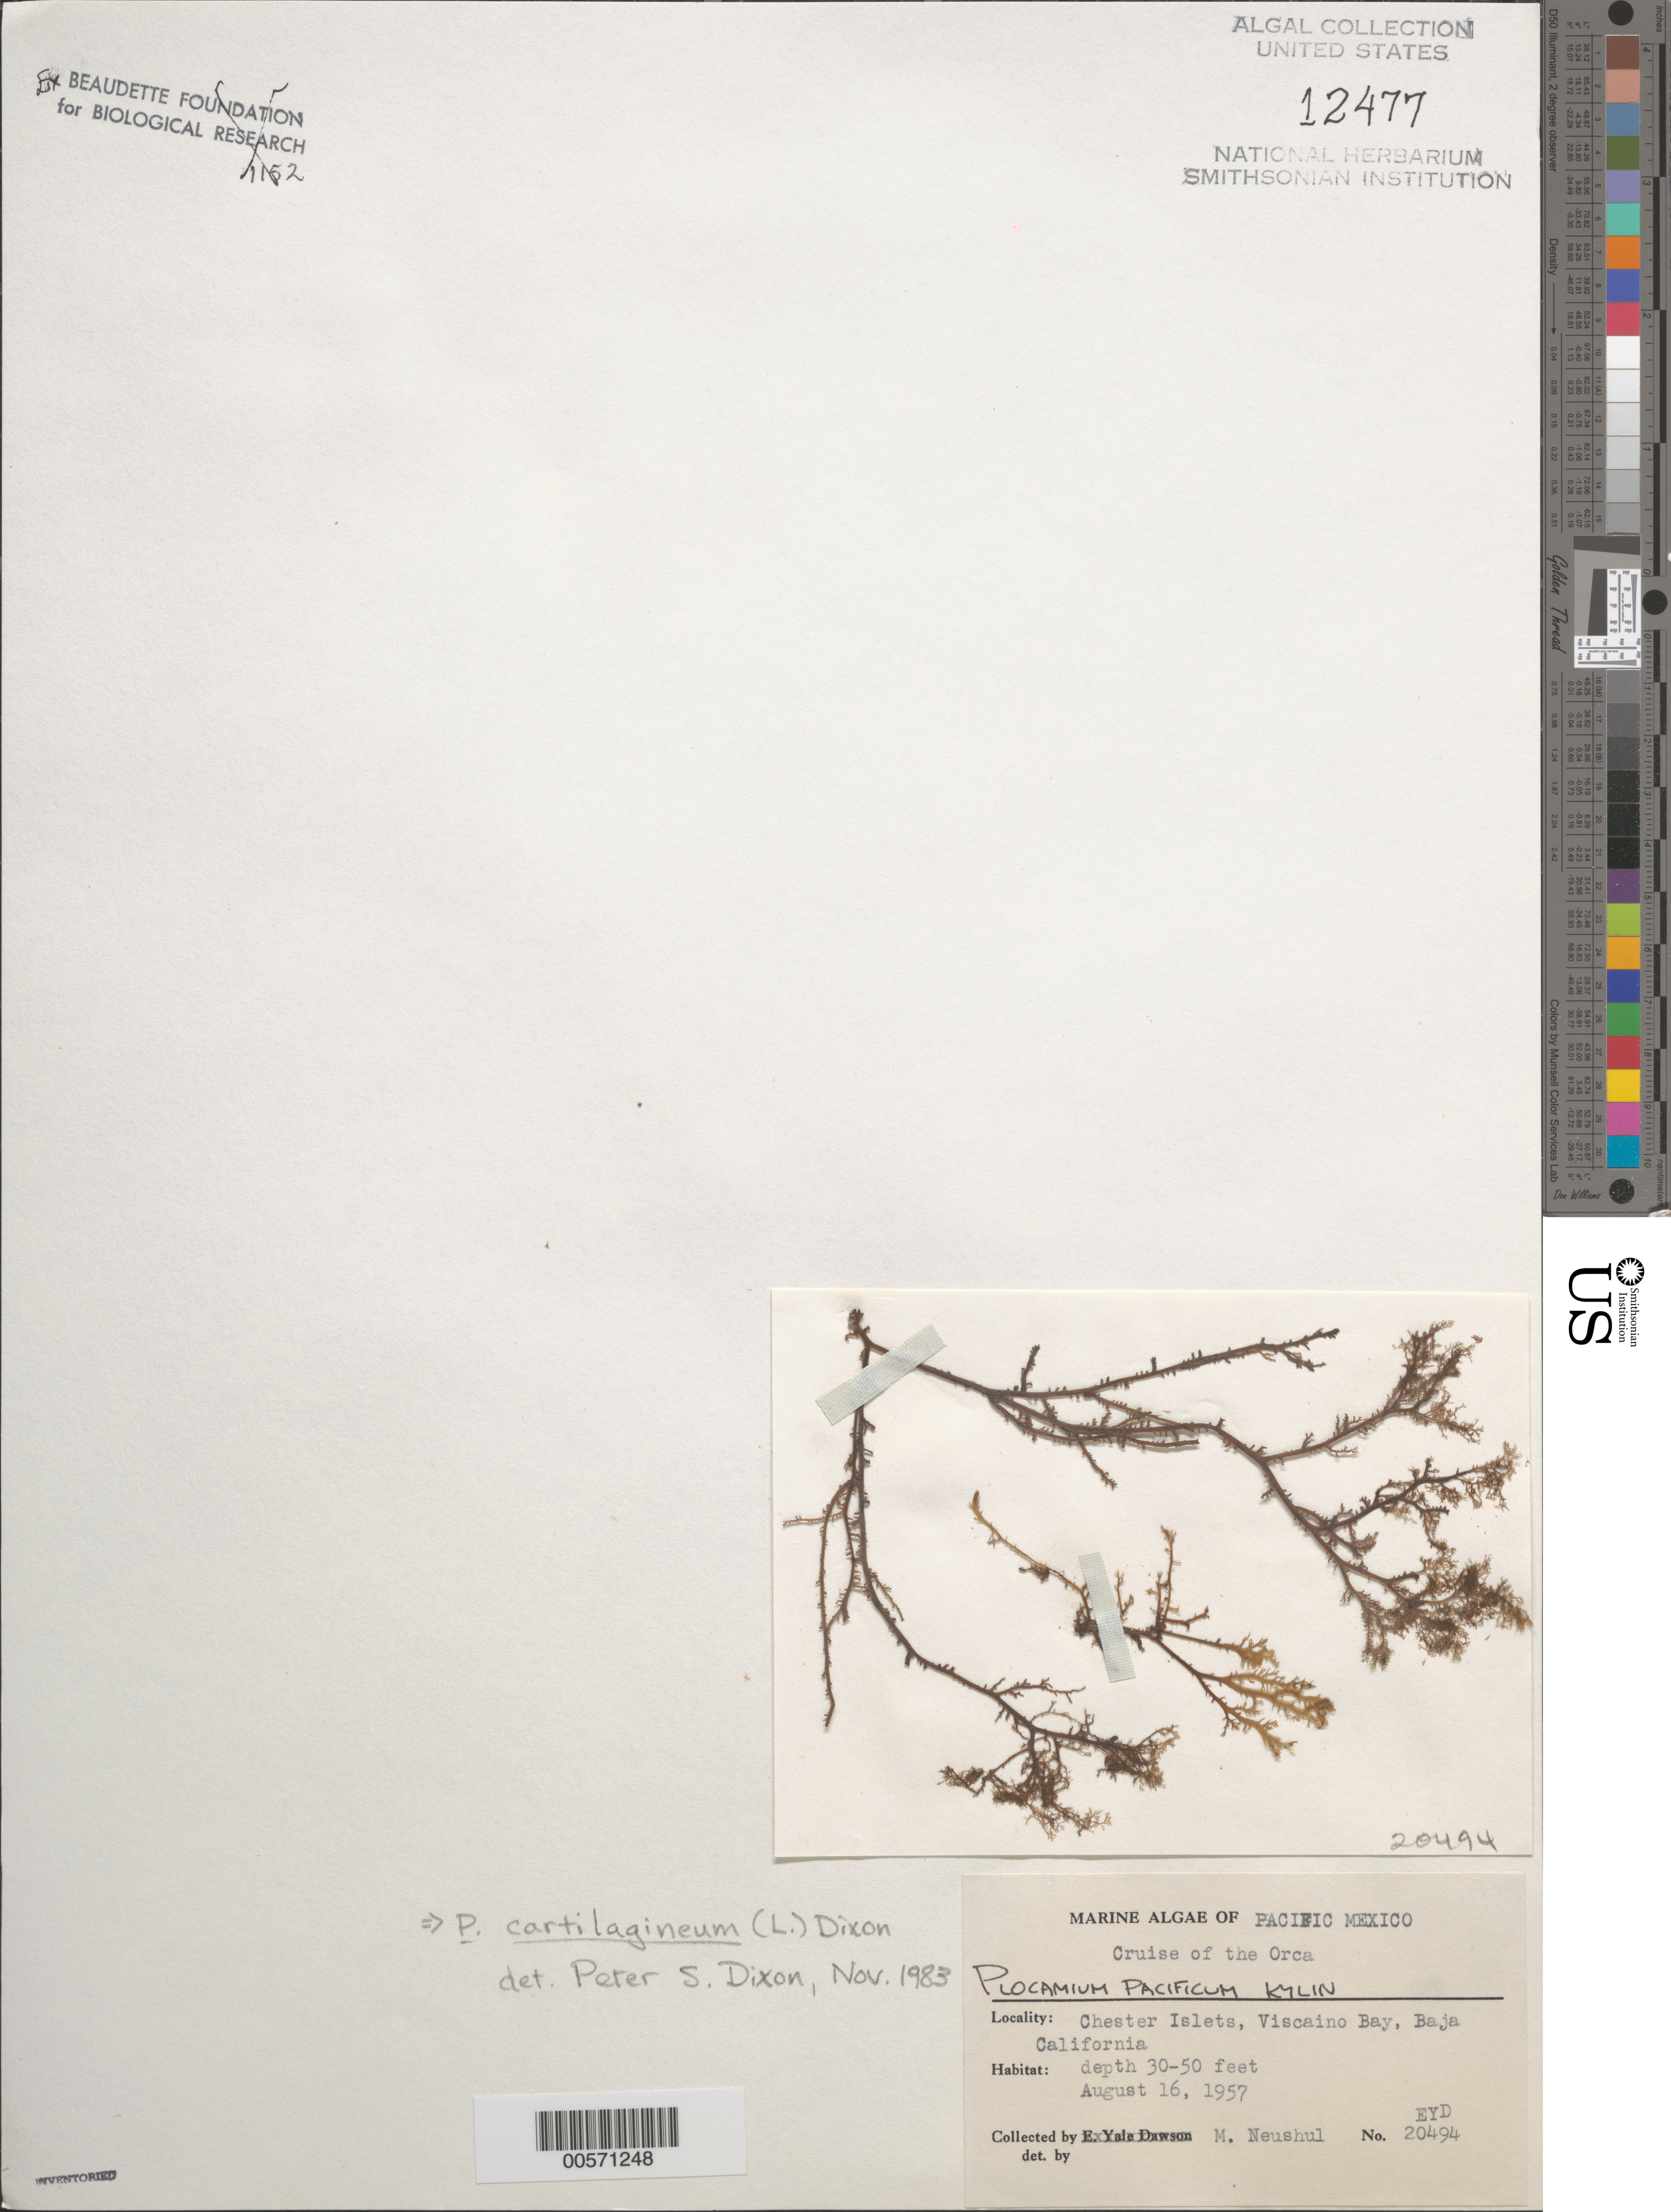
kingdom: Plantae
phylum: Rhodophyta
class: Florideophyceae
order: Plocamiales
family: Plocamiaceae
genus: Plocamium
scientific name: Plocamium cartilagineum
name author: (L.) P.S. Dixon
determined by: Dixon, P. S.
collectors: M. Neushul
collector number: EYD 20494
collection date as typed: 16 Aug 1957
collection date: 1957-08-16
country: Mexico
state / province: Baja California Sur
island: Chester Islets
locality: Bahia Sebastian Vizcaino (Viscaino Bay)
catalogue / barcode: US 12477